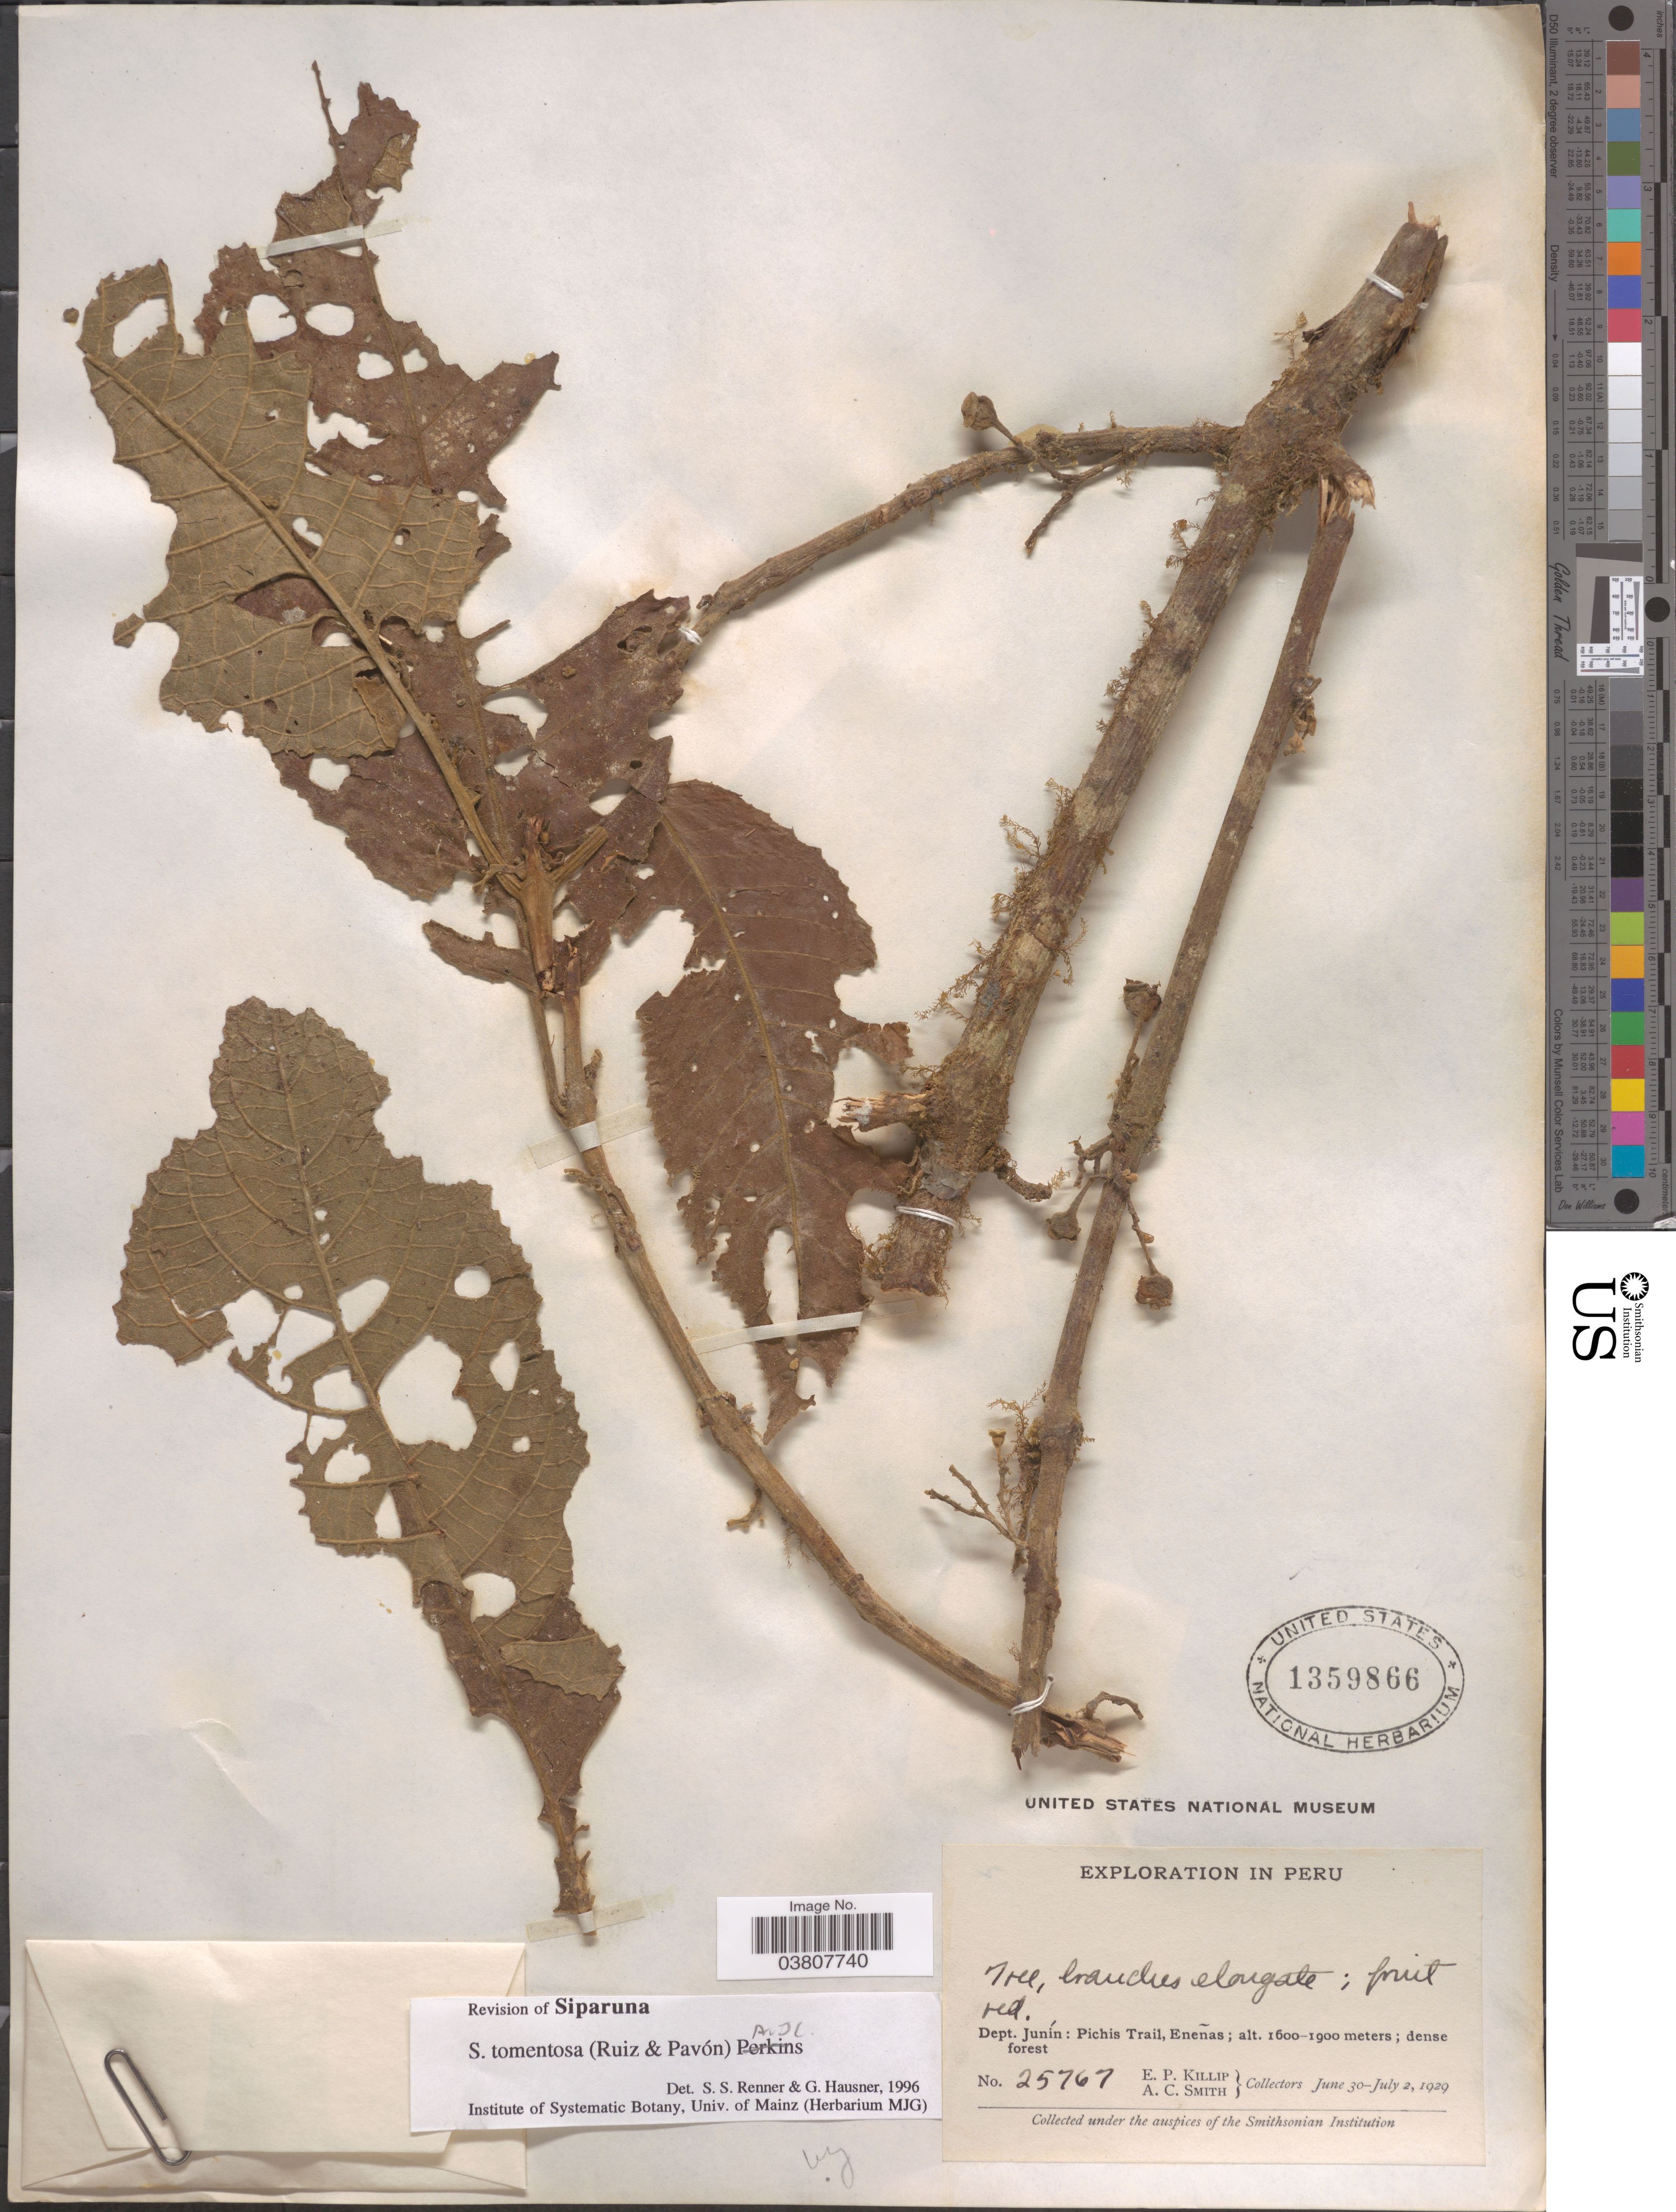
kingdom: Plantae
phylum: Tracheophyta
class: Magnoliopsida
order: Laurales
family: Siparunaceae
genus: Siparuna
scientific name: Siparuna tomentosa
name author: Perkins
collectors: E. P. Killip & A. C. Smith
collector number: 25767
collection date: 1929-06-30/1929-07-02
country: Peru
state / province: Junín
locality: Dept. Junín: Pichis Trail, Eneñas.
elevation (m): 1600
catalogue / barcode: US 1359866